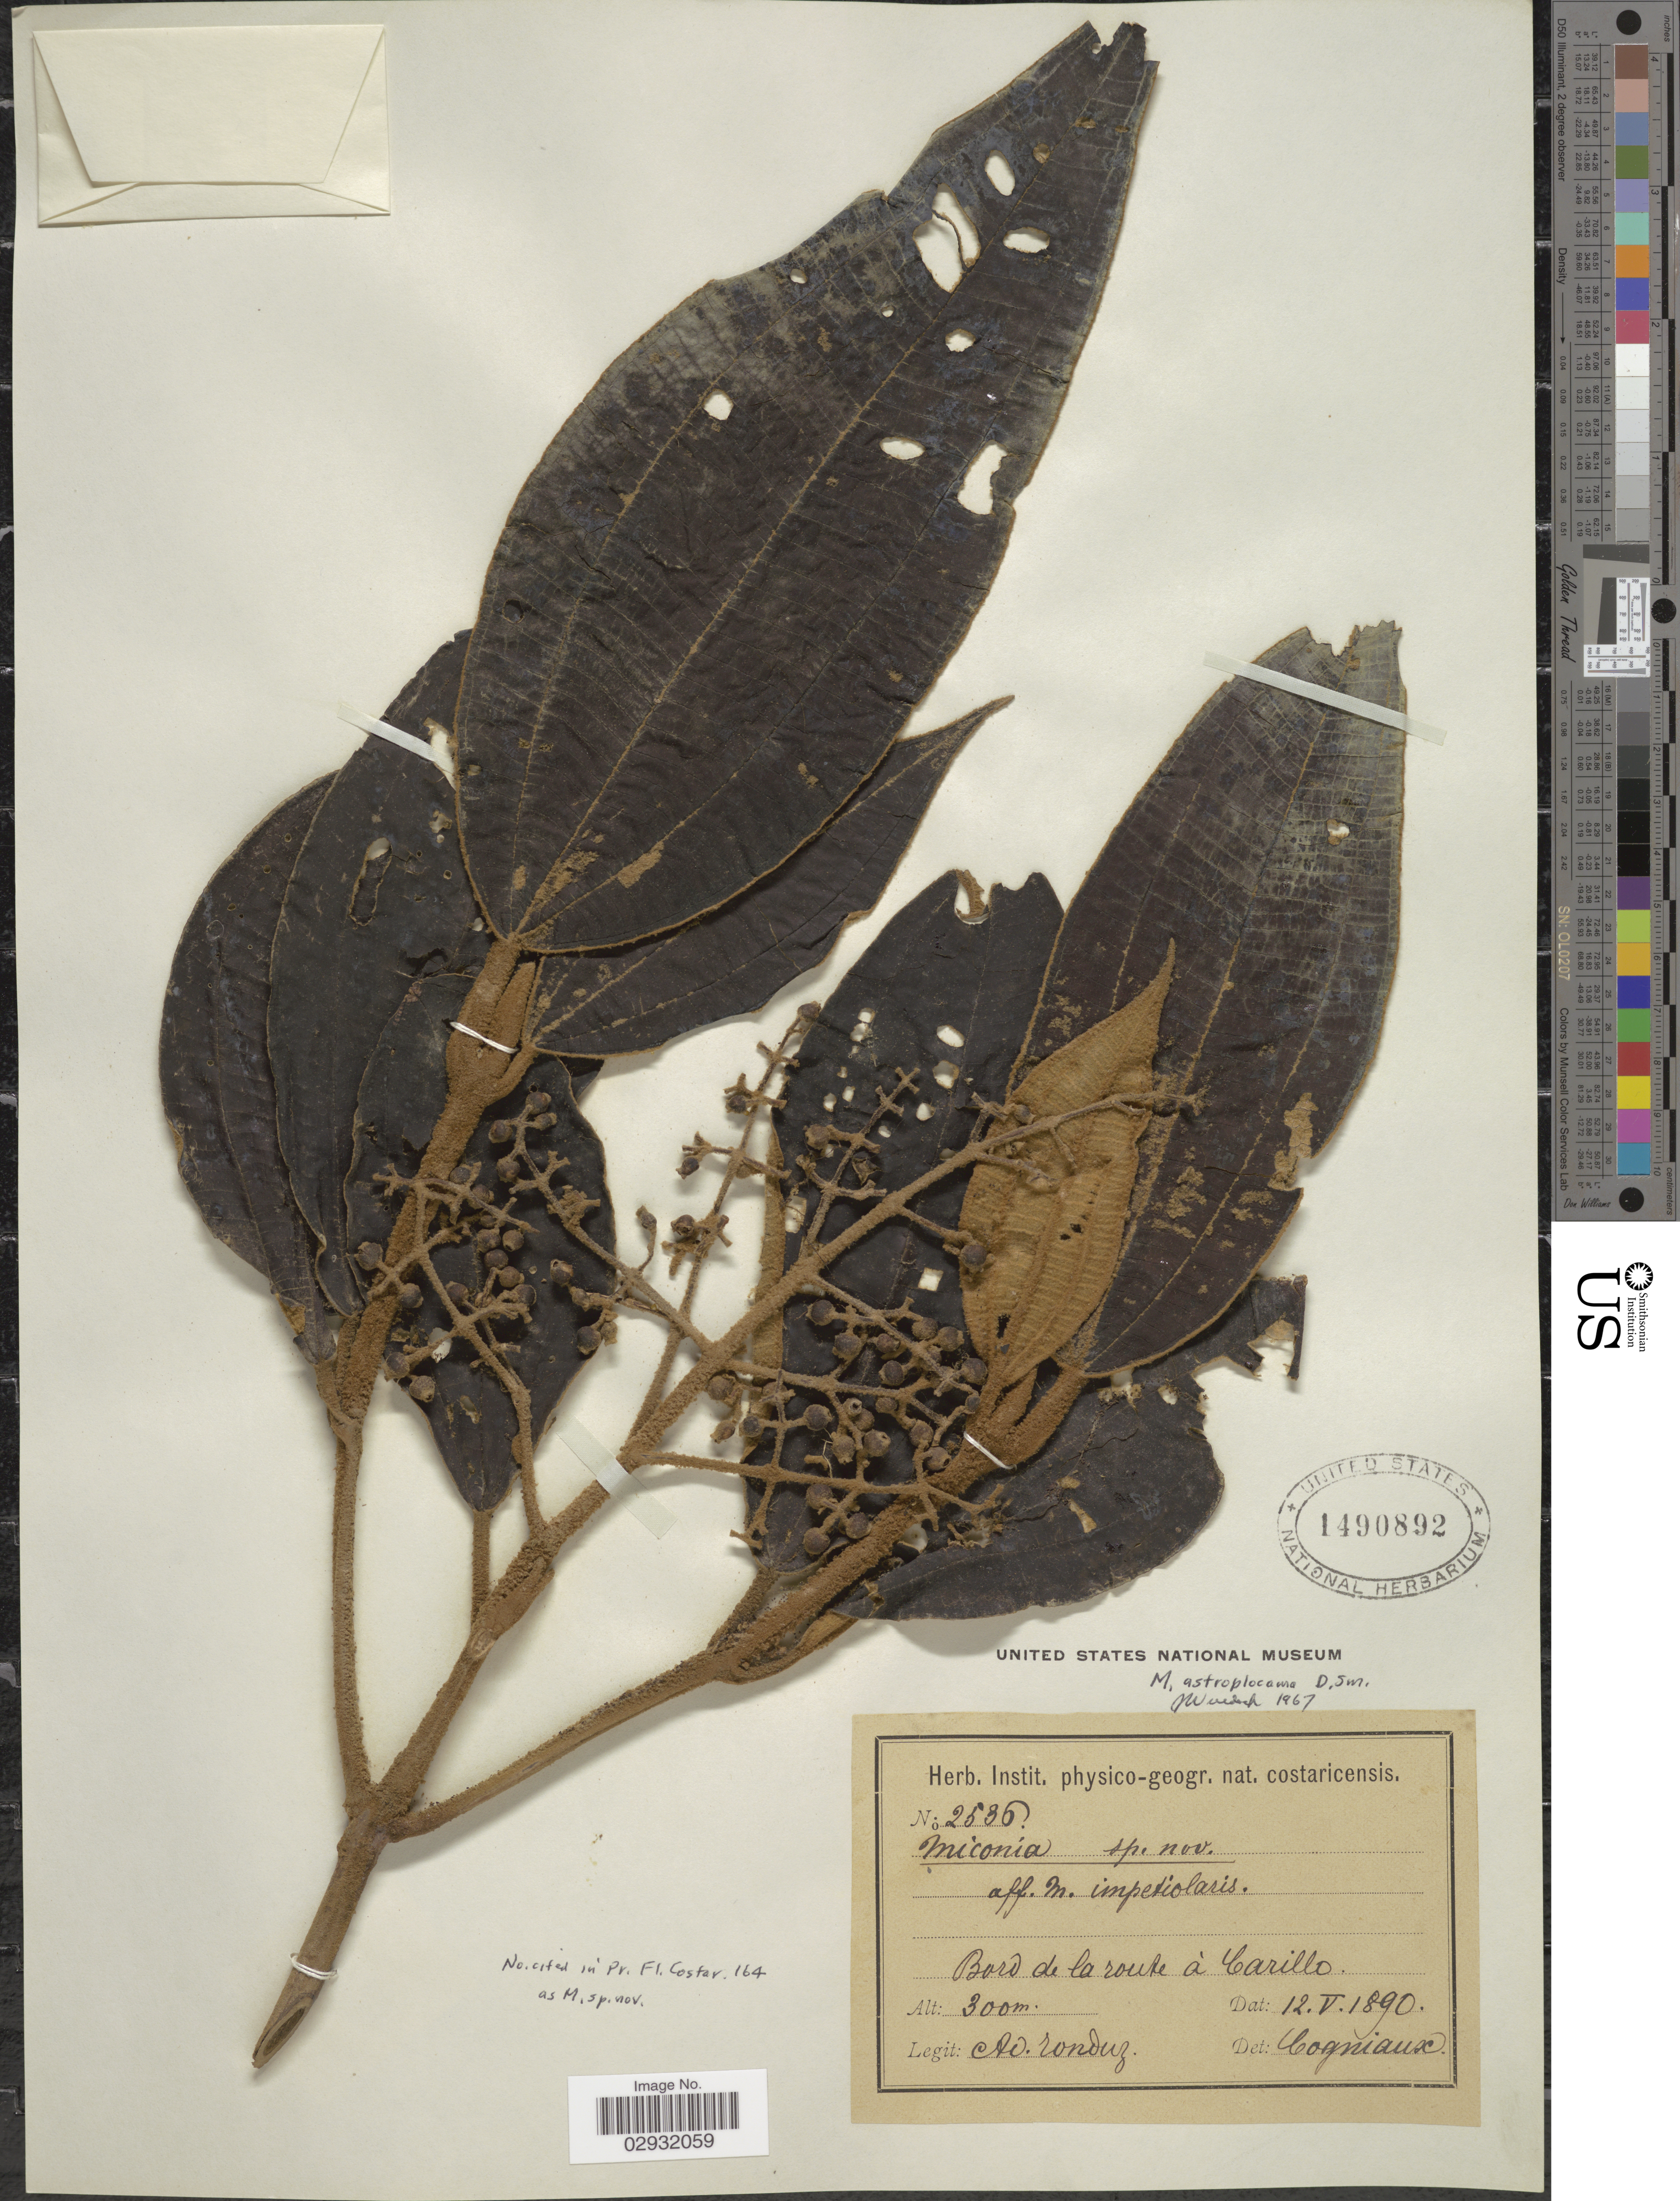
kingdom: Plantae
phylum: Tracheophyta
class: Magnoliopsida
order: Myrtales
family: Melastomataceae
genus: Miconia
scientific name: Miconia astroplocama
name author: Donn. Sm.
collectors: A. Tonduz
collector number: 2536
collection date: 1890-05-12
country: Costa Rica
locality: Bord de la route à Carillo.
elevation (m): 300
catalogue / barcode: US 1490892